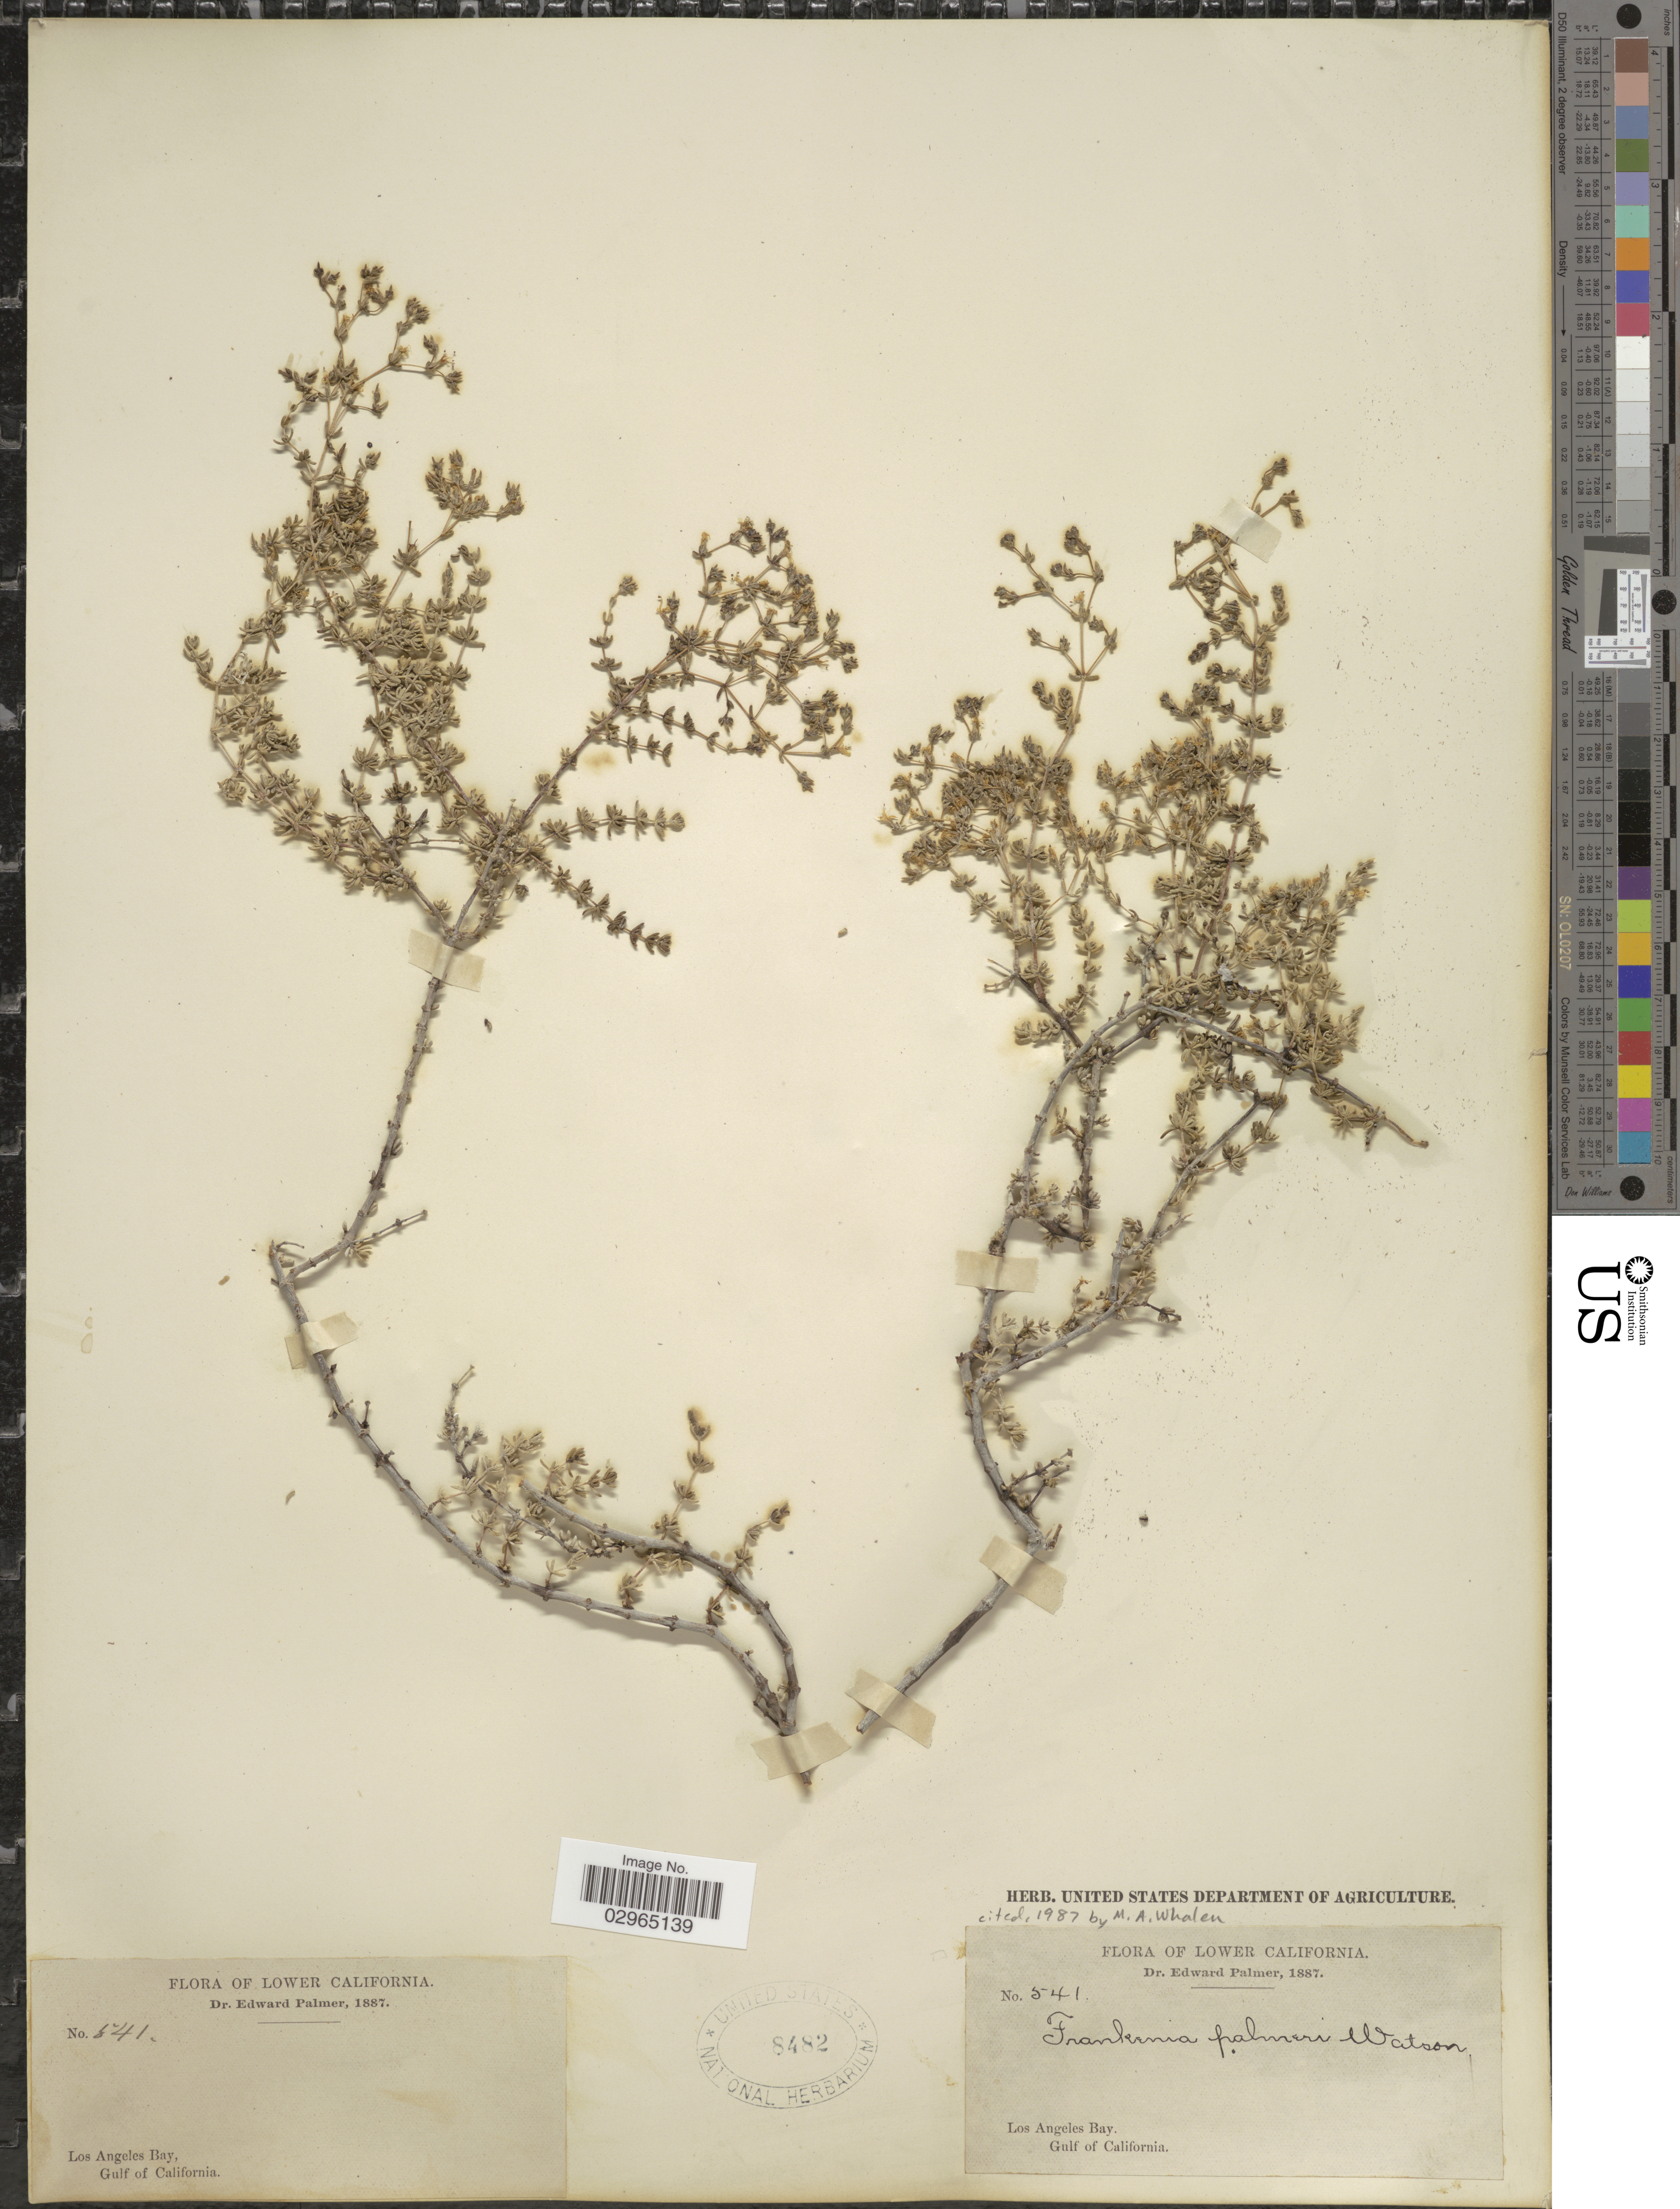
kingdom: Plantae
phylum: Tracheophyta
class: Magnoliopsida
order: Caryophyllales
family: Frankeniaceae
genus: Frankenia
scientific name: Frankenia palmeri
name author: S. Watson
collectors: E. Palmer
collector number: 541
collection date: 1887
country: Mexico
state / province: Baja California Norte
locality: Lower California. Los Angeles Bay. Gulf of California.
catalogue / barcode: US 8482